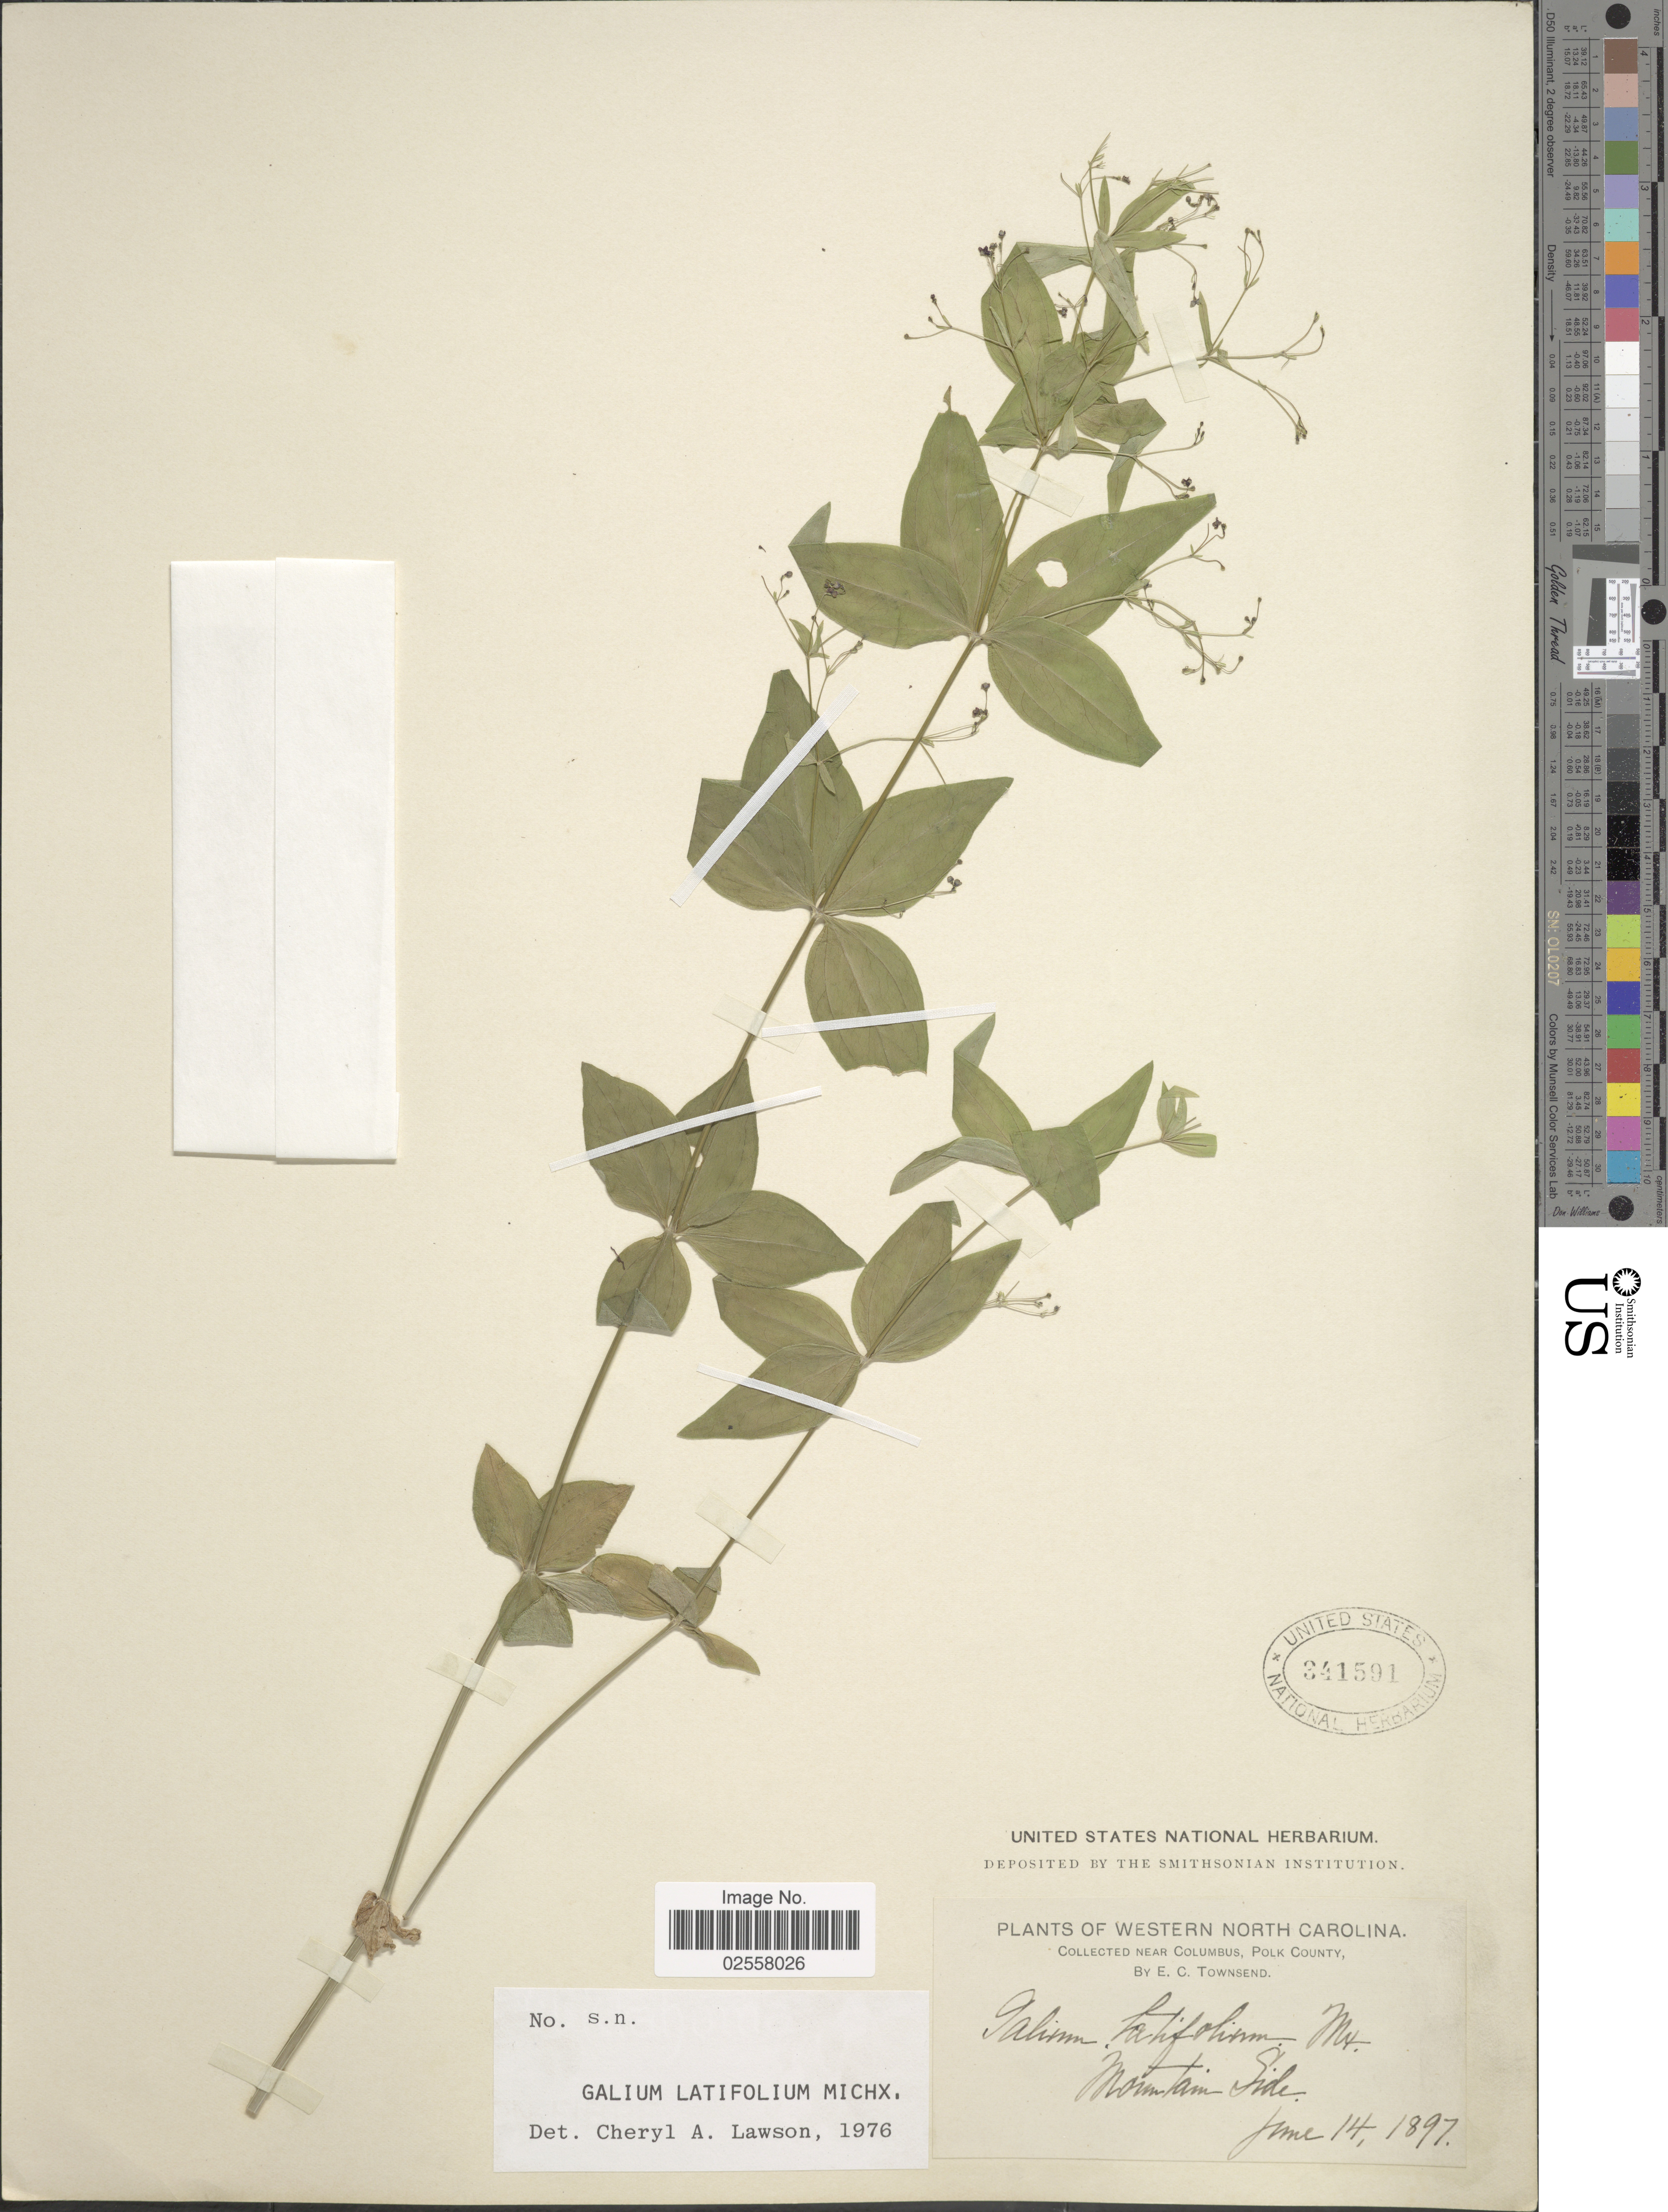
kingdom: Plantae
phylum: Tracheophyta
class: Magnoliopsida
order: Gentianales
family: Rubiaceae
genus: Galium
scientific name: Galium latifolium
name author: Michx.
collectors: E. C. Townsend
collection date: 1897-06-14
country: United States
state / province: North Carolina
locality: Western North Carolina, near Columbus, Polk County, Mountain Side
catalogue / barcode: US 341591